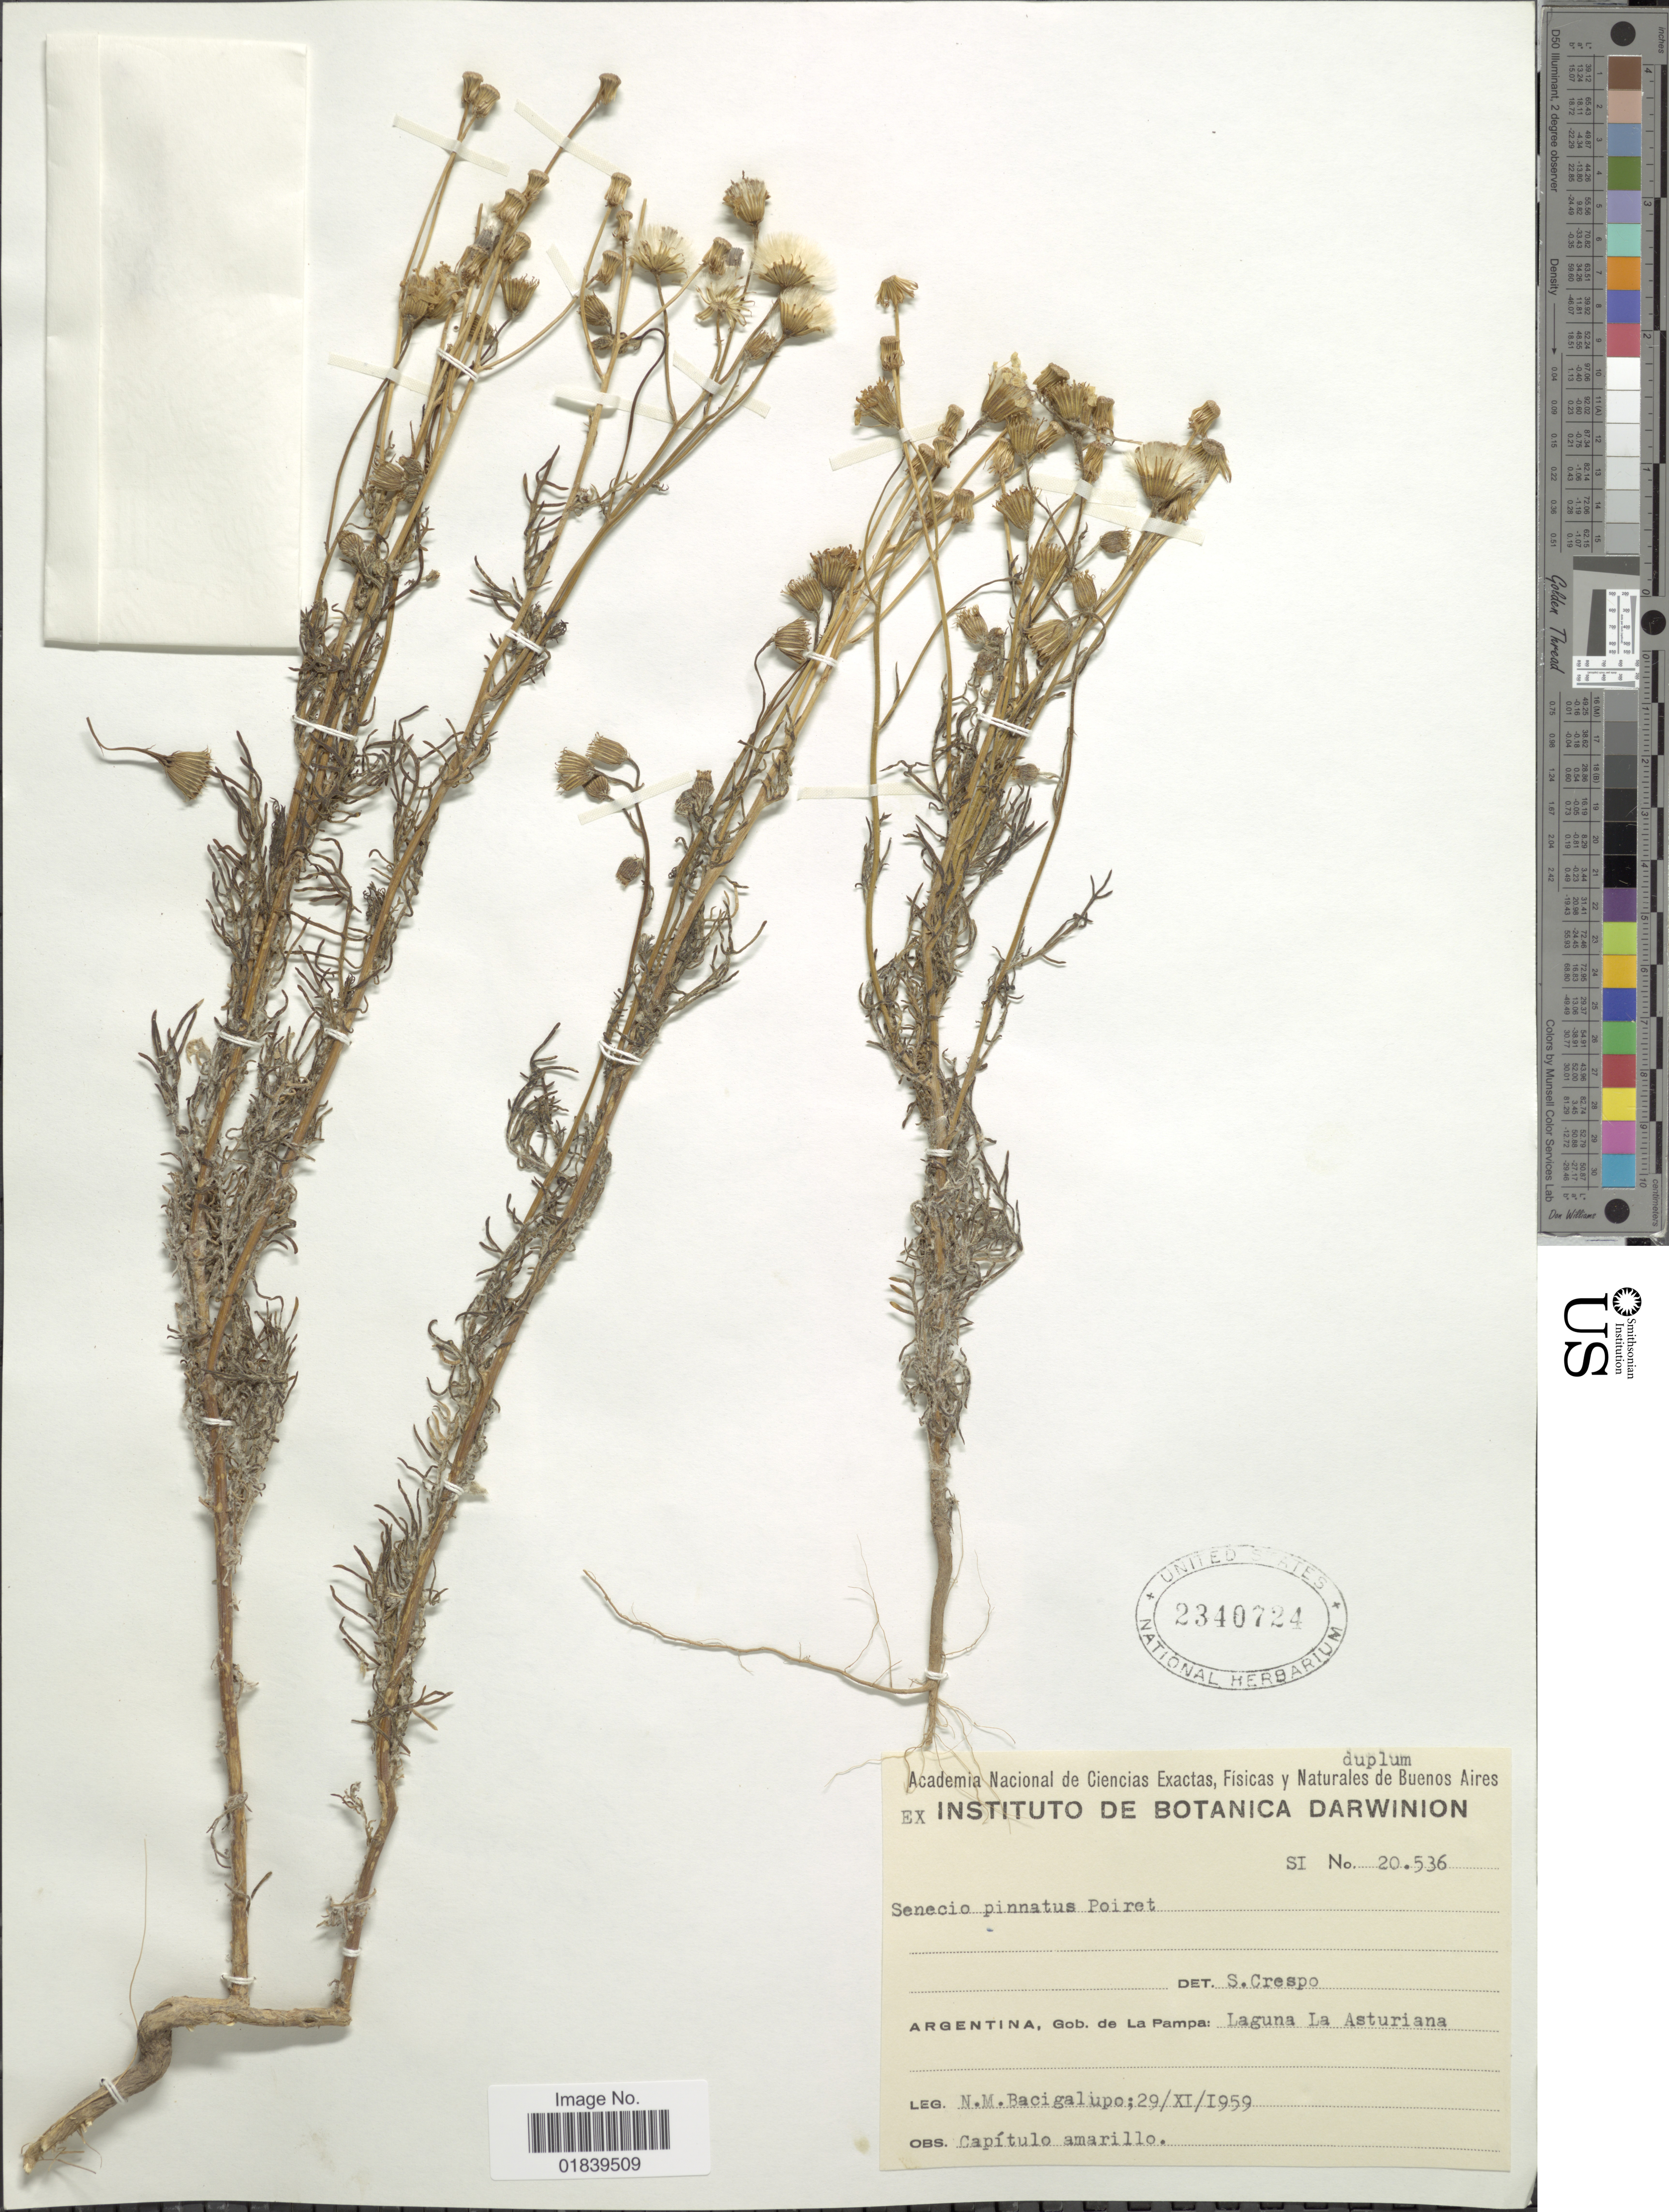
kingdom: Plantae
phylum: Tracheophyta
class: Magnoliopsida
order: Asterales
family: Asteraceae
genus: Senecio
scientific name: Senecio pinnatus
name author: Poir.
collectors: N. Bacigalupi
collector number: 20536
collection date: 1959-11-29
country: Argentina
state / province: La Pampa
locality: Argentina, Gob. de la Pampa: Laguna La Asturiana.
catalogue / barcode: US 2340724